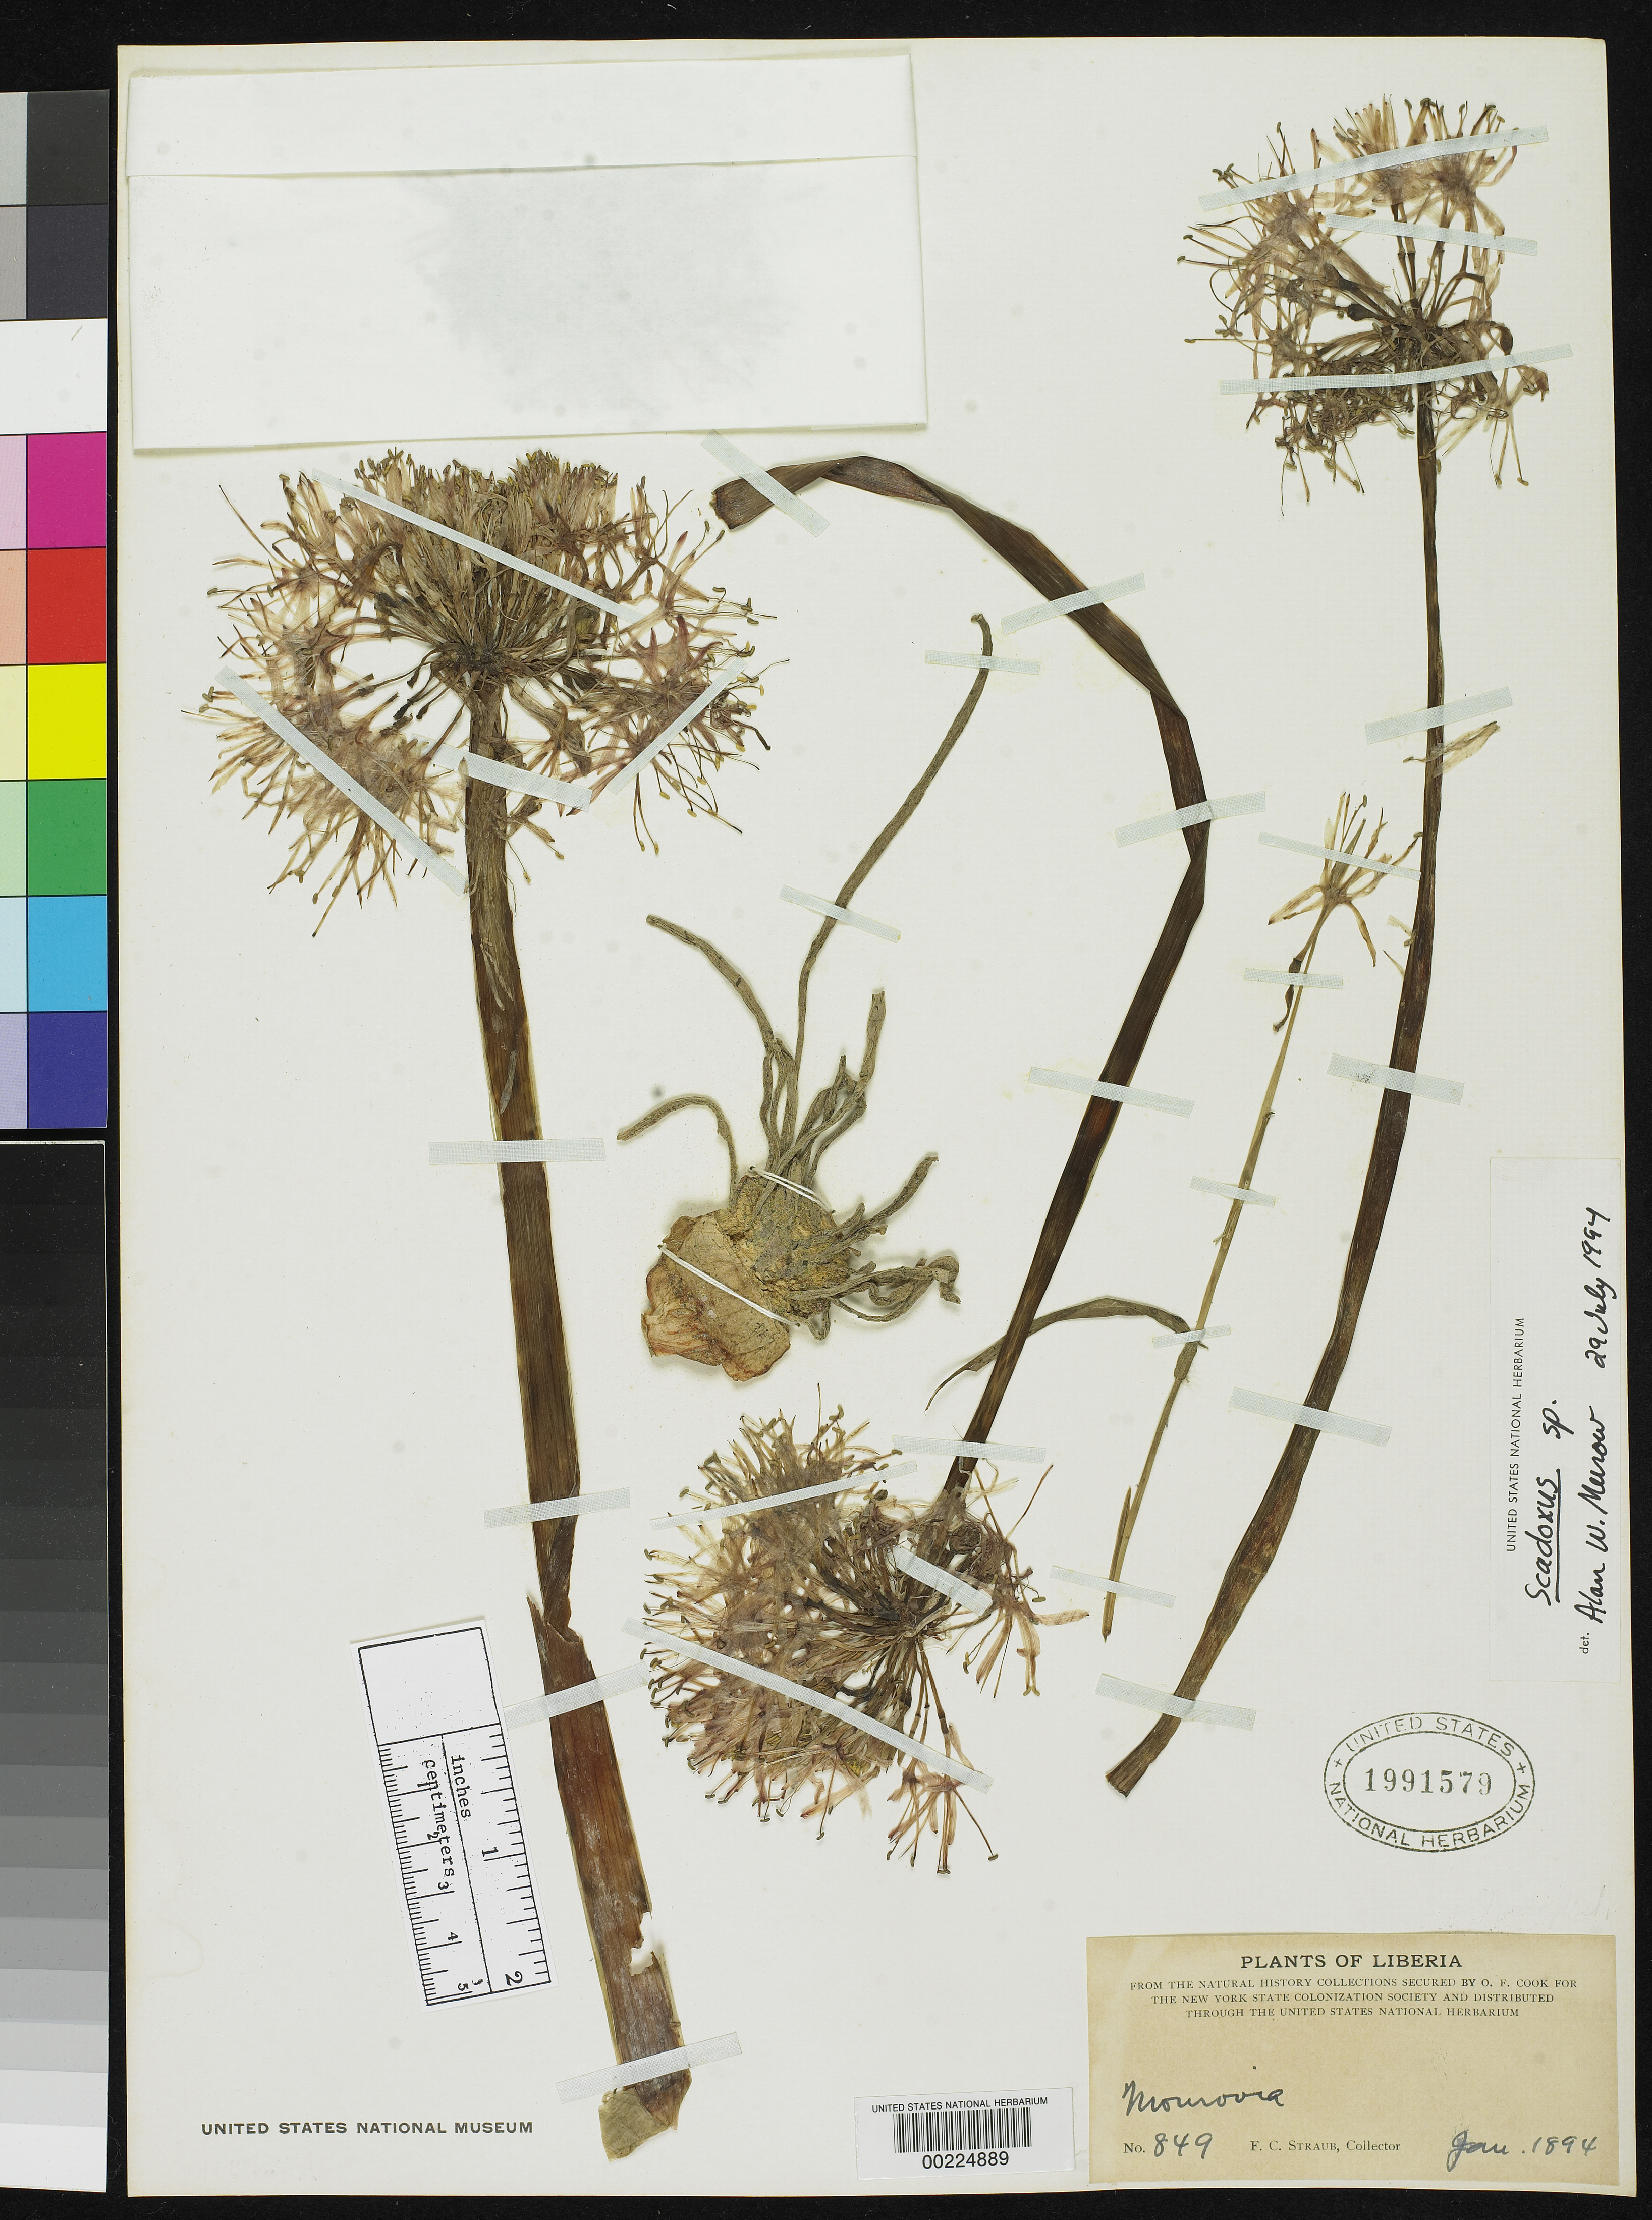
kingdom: Plantae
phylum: Tracheophyta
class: Liliopsida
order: Asparagales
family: Amaryllidaceae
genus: Scadoxus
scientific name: Scadoxus sp.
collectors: F. Straub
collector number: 849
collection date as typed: Jan 1894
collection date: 1894-01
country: Liberia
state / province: Montserrado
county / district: Monrovia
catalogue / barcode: US 1991579